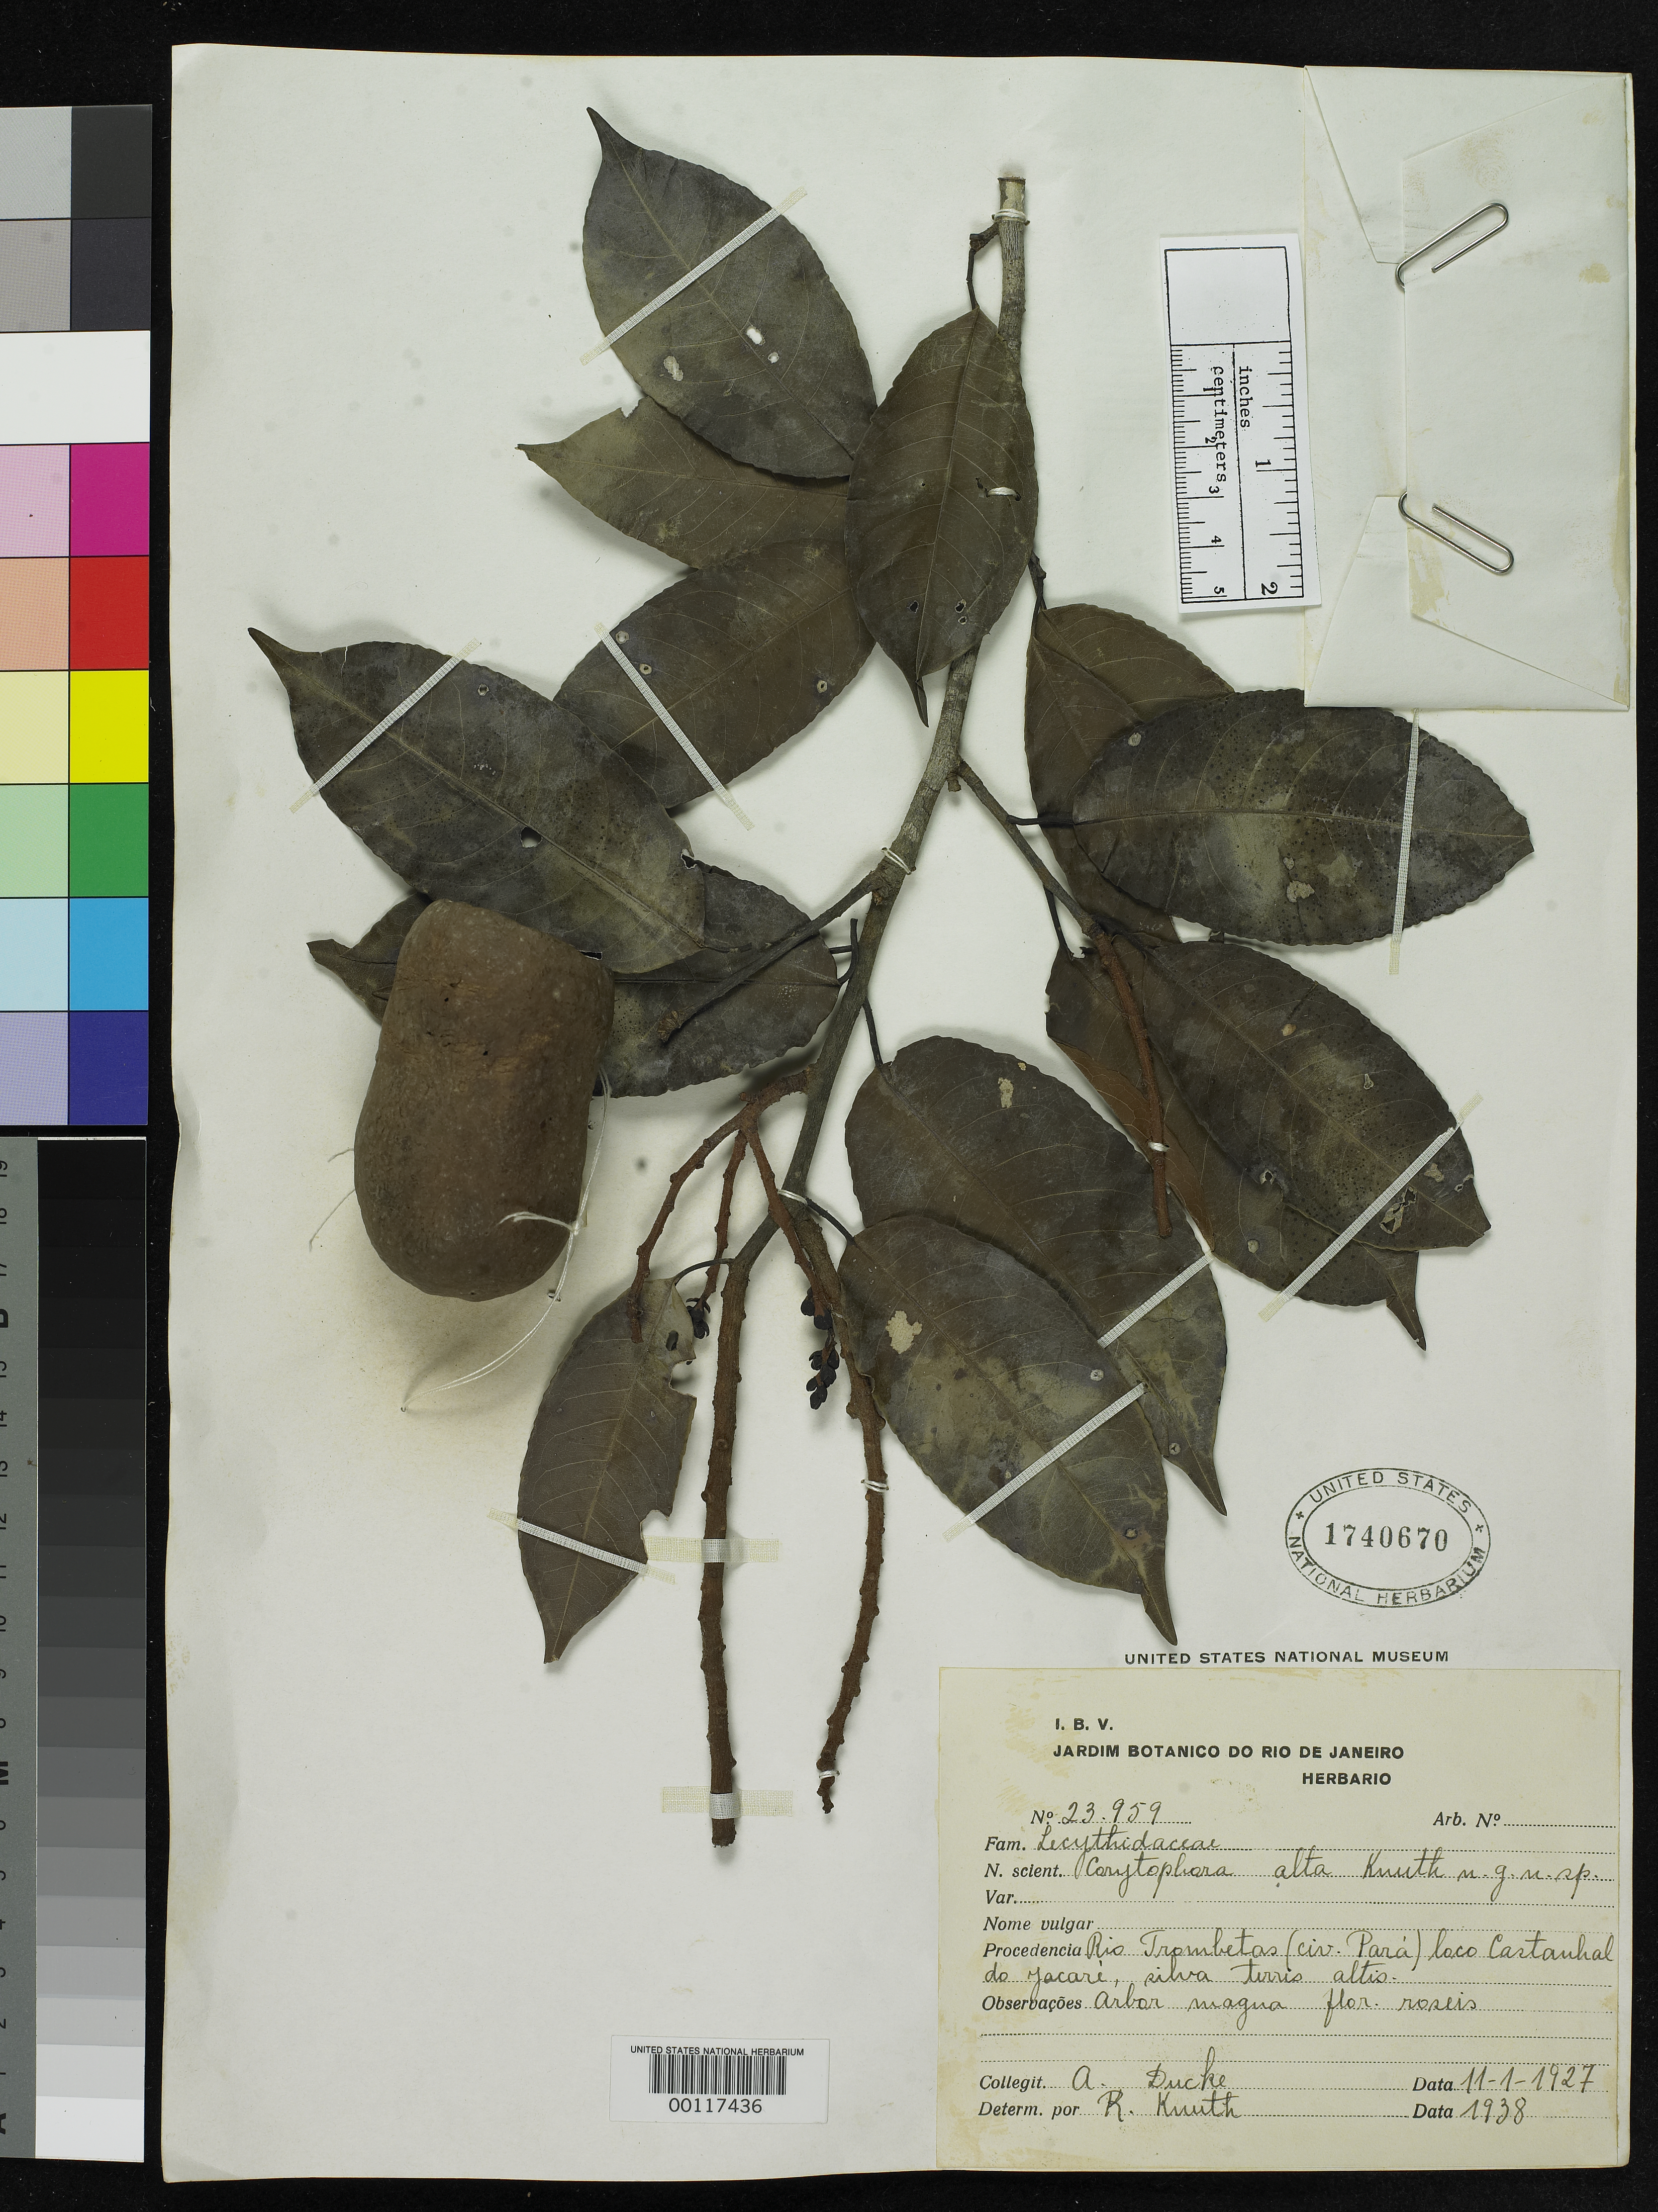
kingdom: Plantae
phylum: Tracheophyta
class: Magnoliopsida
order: Ericales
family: Lecythidaceae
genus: Corythophora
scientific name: Corythophora alta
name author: R. Knuth in Engl.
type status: Isotype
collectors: A. Ducke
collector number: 23959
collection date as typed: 1927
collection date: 1927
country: Brazil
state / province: Pará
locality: Rio Tambetas, Castanhaljacare.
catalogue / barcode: US 1740670